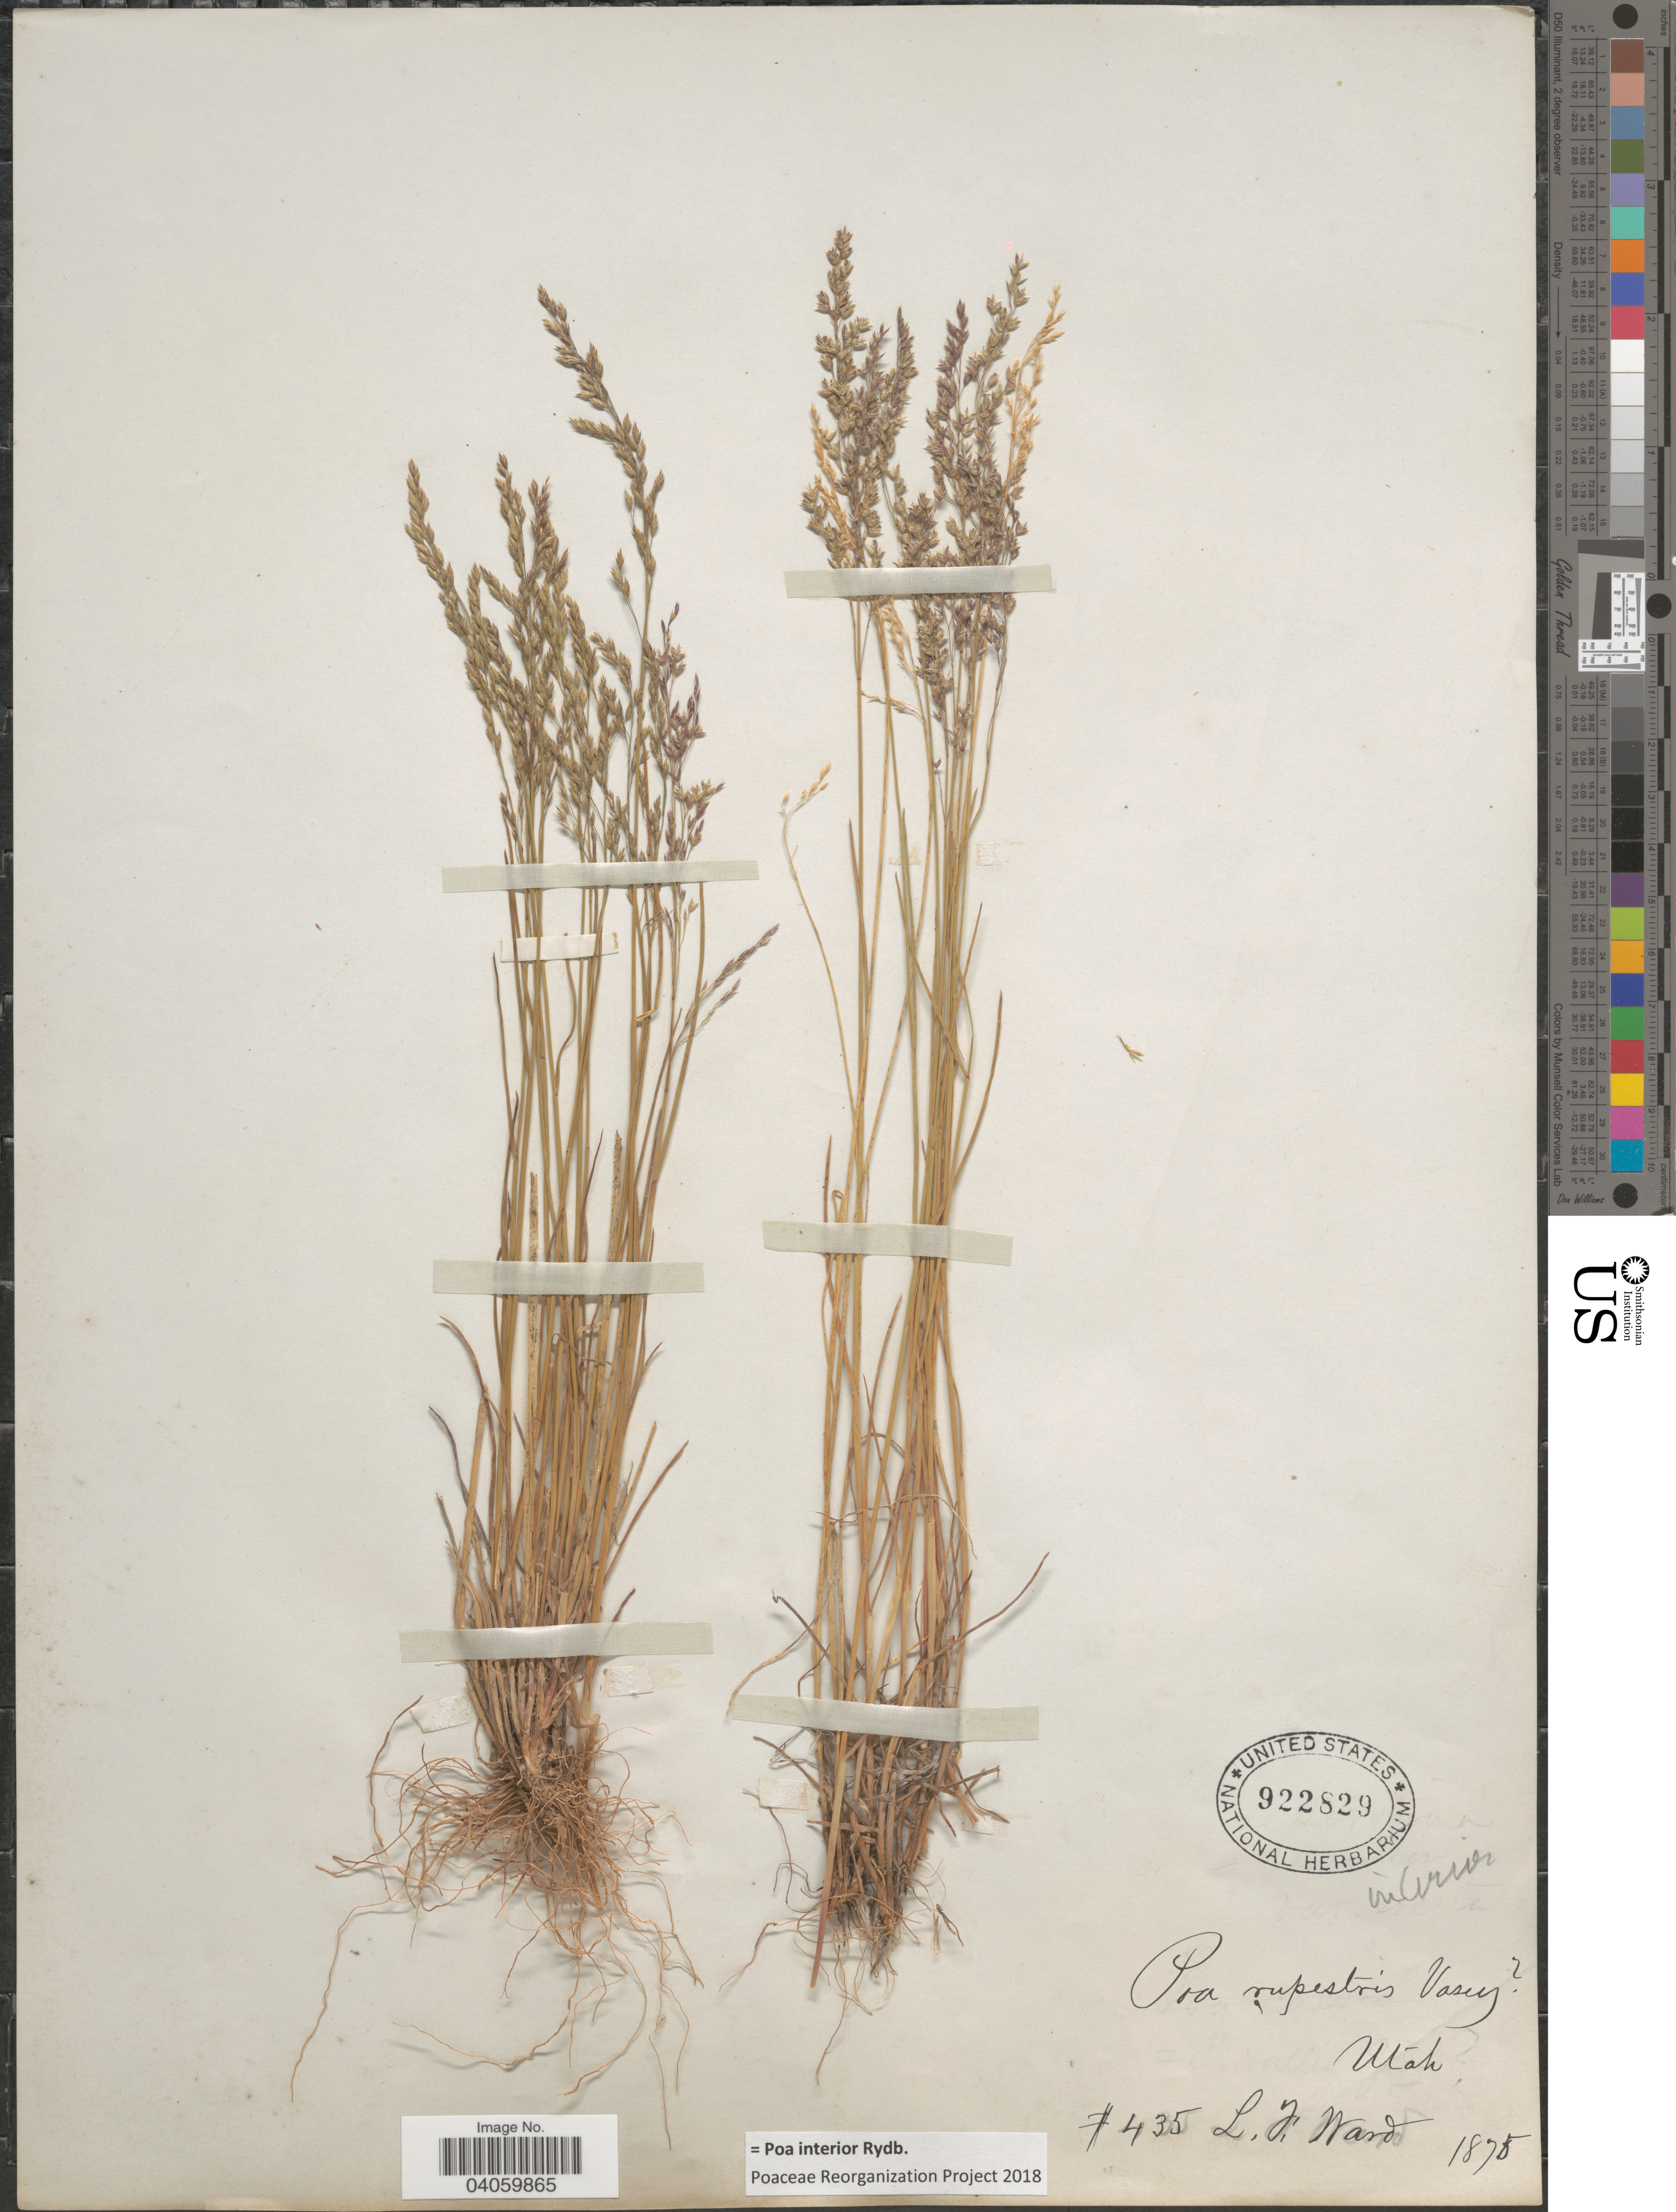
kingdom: Plantae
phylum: Tracheophyta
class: Liliopsida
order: Poales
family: Poaceae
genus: Poa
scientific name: Poa interior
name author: Rydb.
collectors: L. Ward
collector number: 435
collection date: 1875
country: United States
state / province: Utah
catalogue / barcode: US 922829